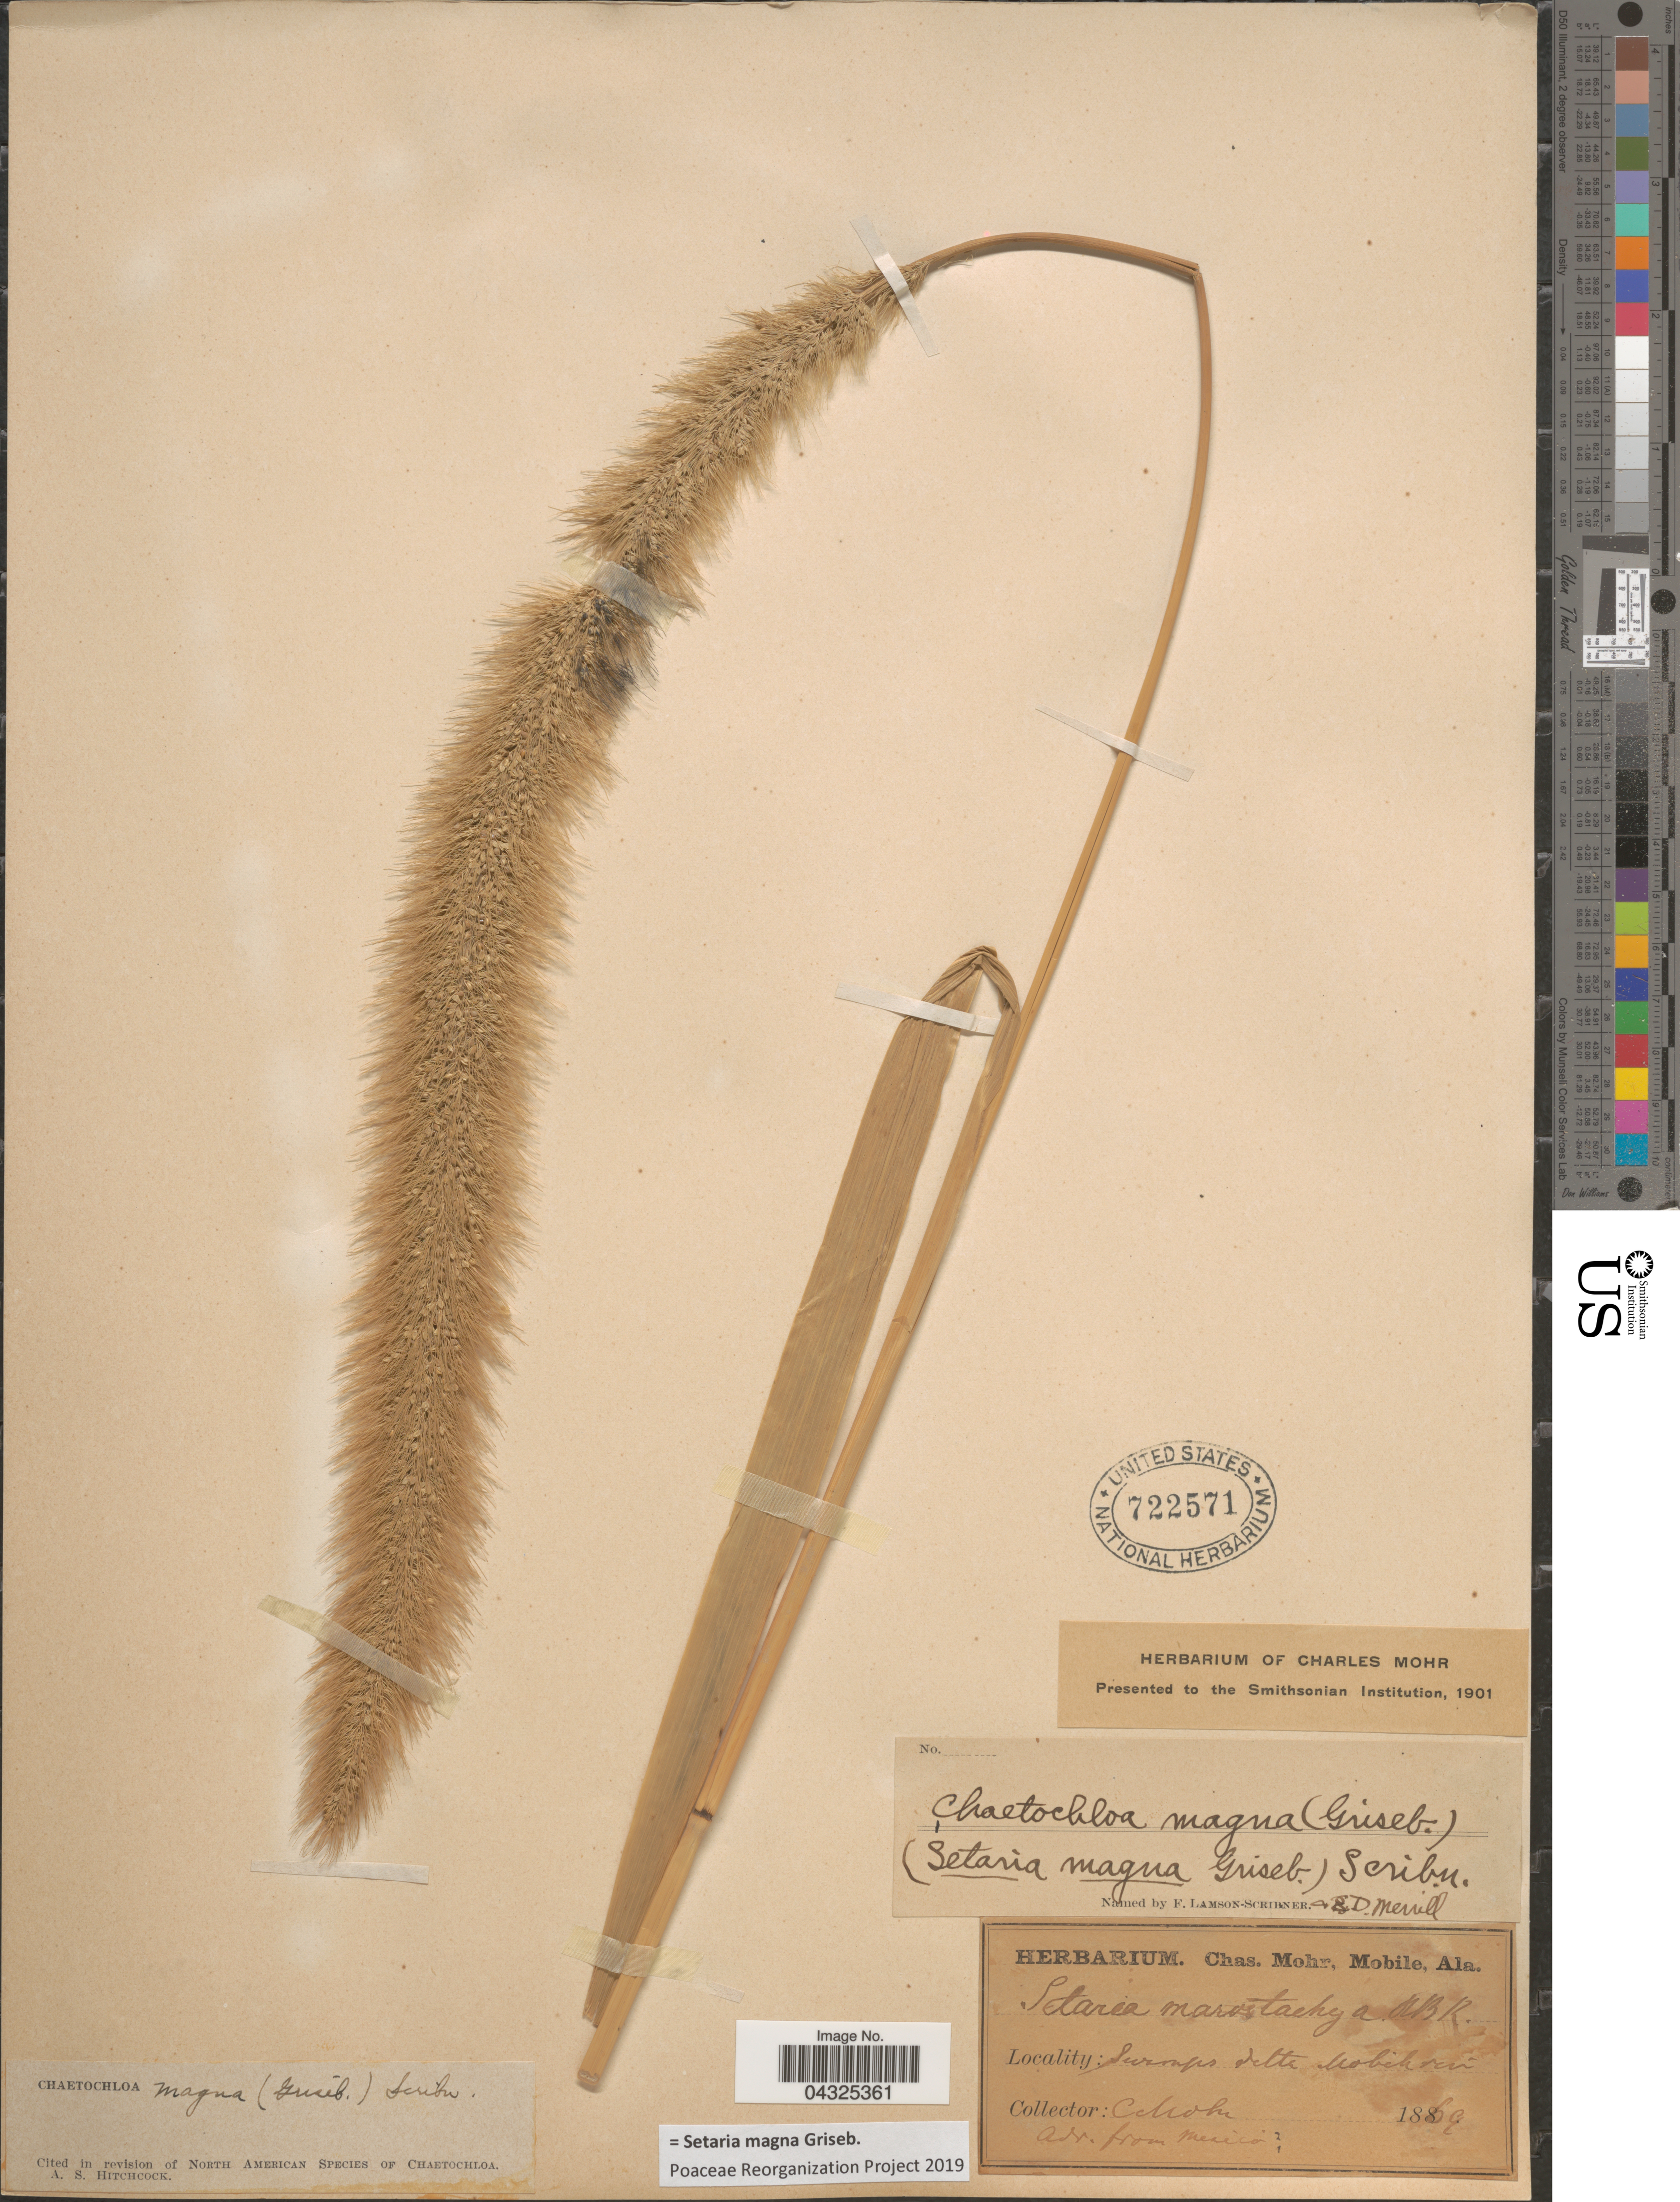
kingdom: Plantae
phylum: Tracheophyta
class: Liliopsida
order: Poales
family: Poaceae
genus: Setaria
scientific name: Setaria magna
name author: Griseb.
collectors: Mohr, C. T. (herbarium)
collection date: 1869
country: United States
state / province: Alabama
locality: Swamps delta Mobile riv.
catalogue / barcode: US 722571